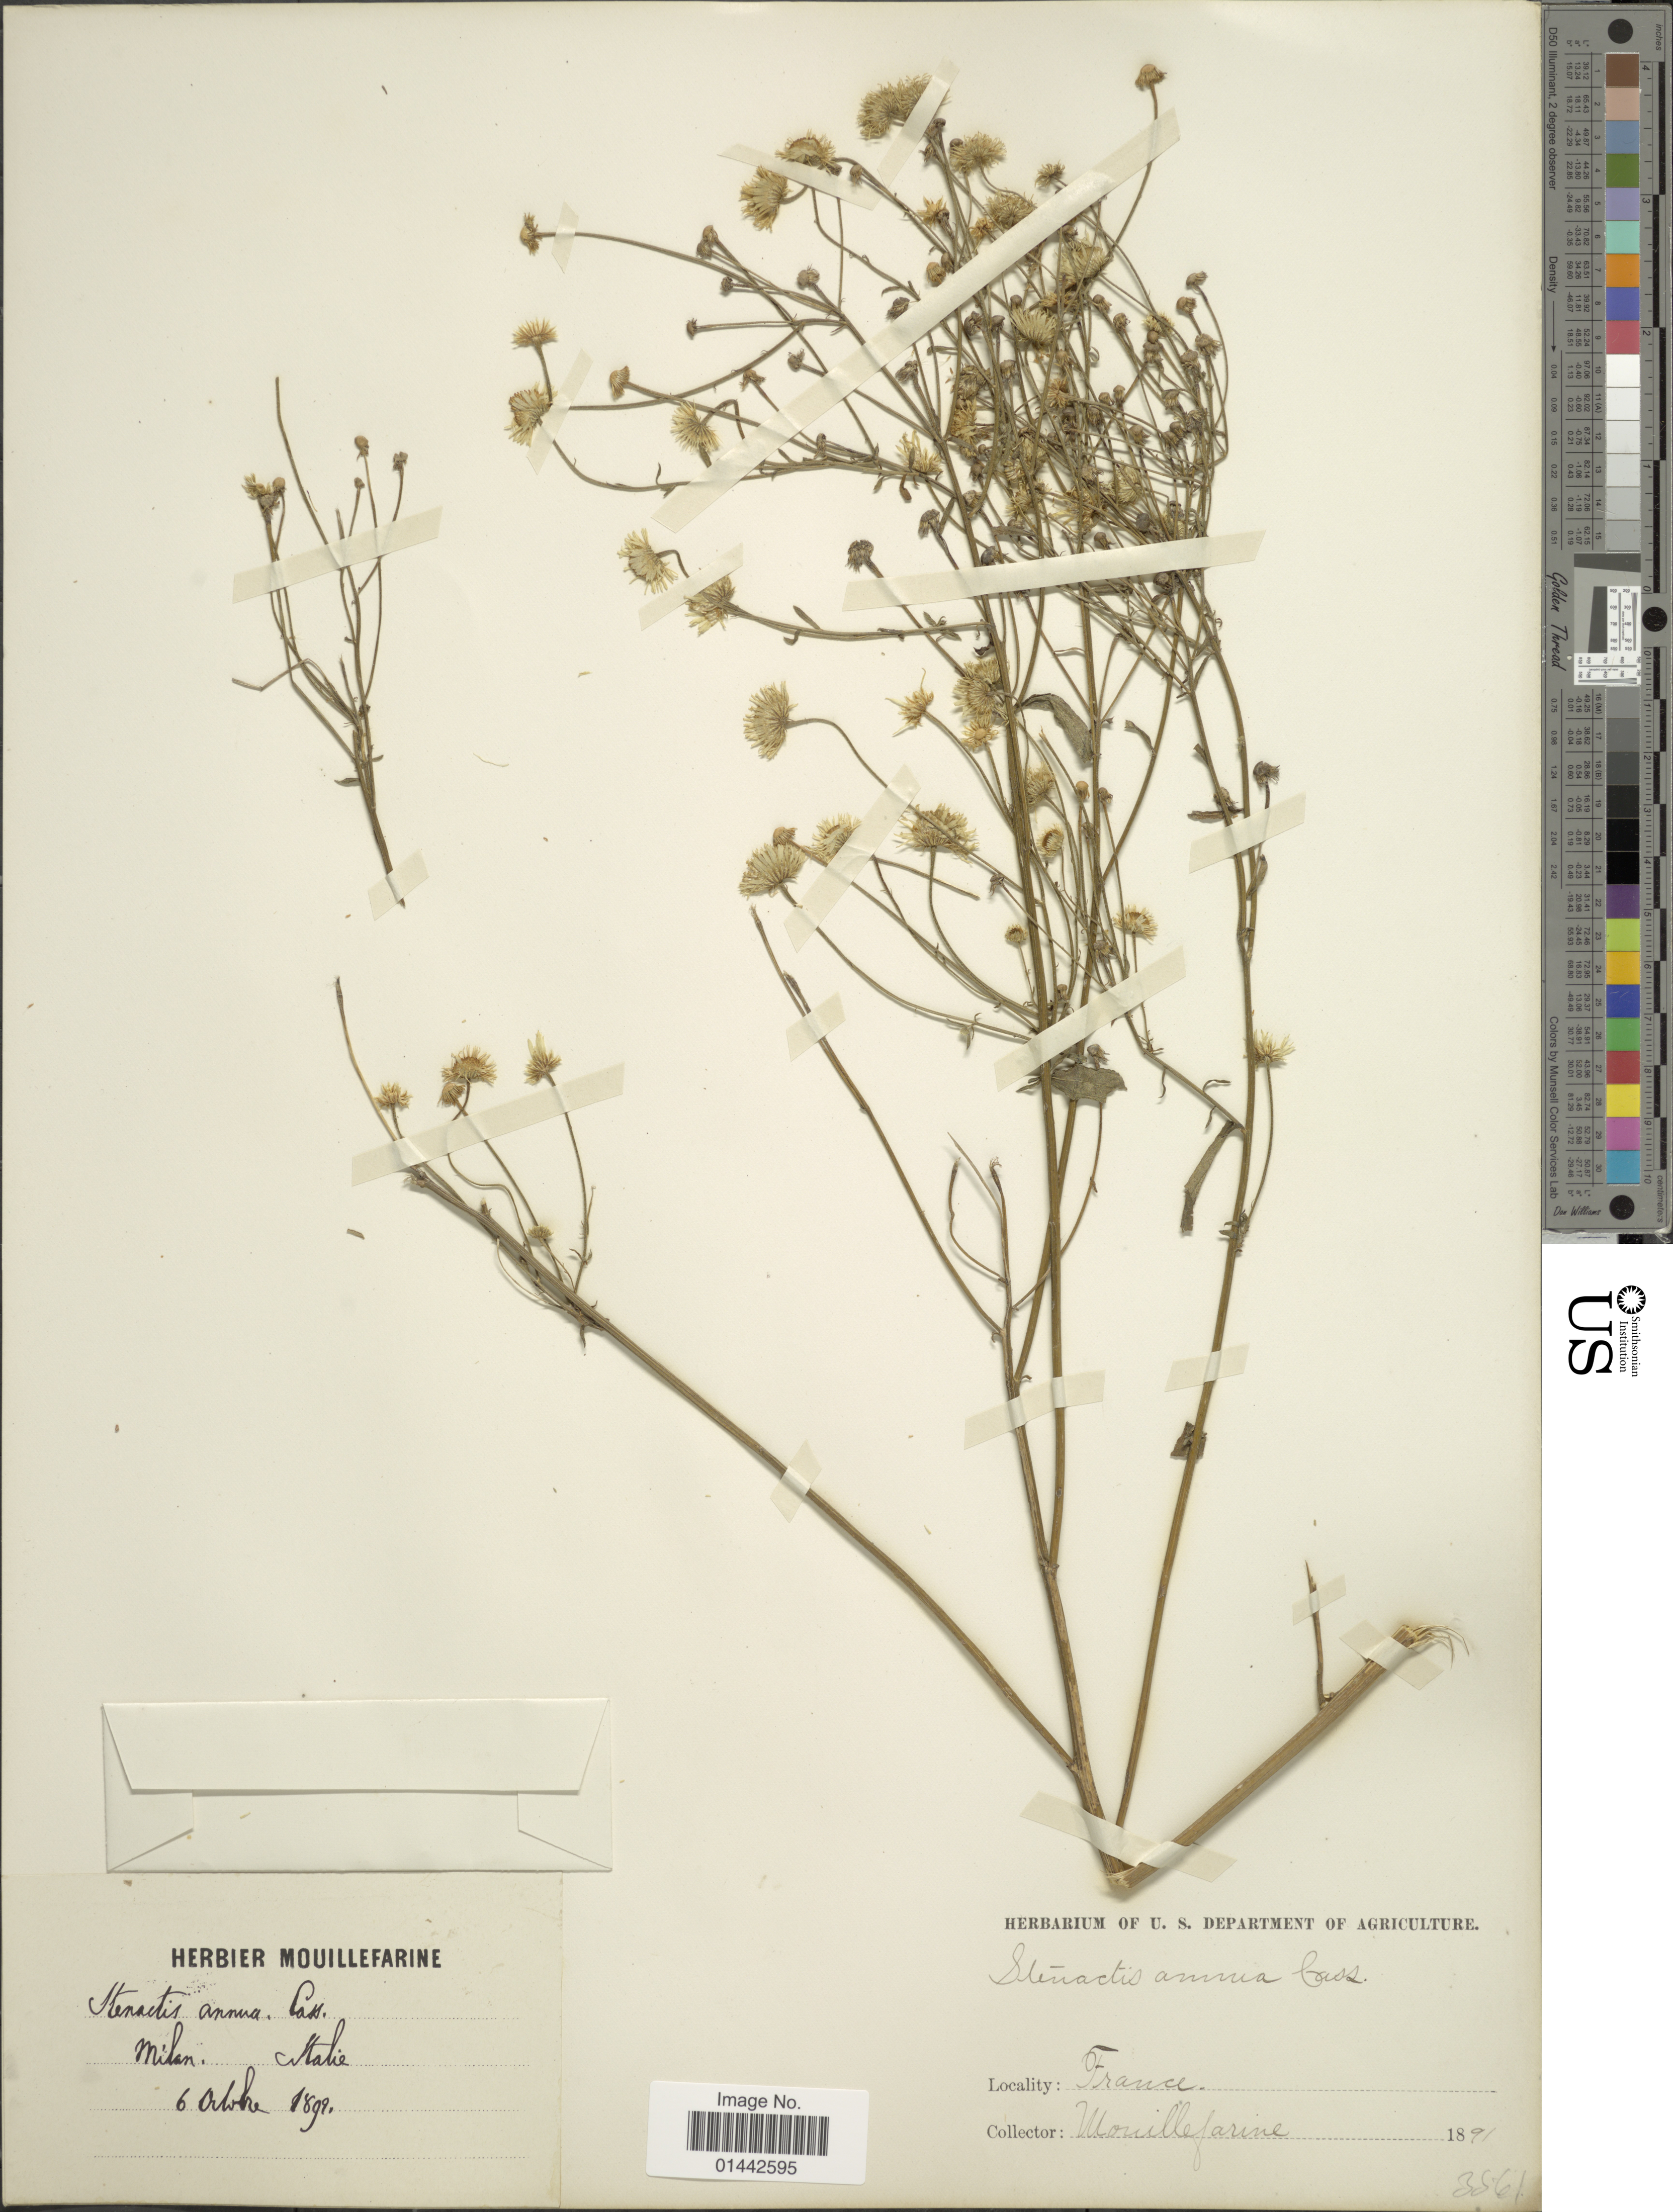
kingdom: Plantae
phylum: Tracheophyta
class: Magnoliopsida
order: Asterales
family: Asteraceae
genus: Erigeron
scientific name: Erigeron annuus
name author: (L.) Pers.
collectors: A. Mouillefarine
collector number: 3561*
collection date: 1891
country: France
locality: Milen, Kalie. [unsure placement]